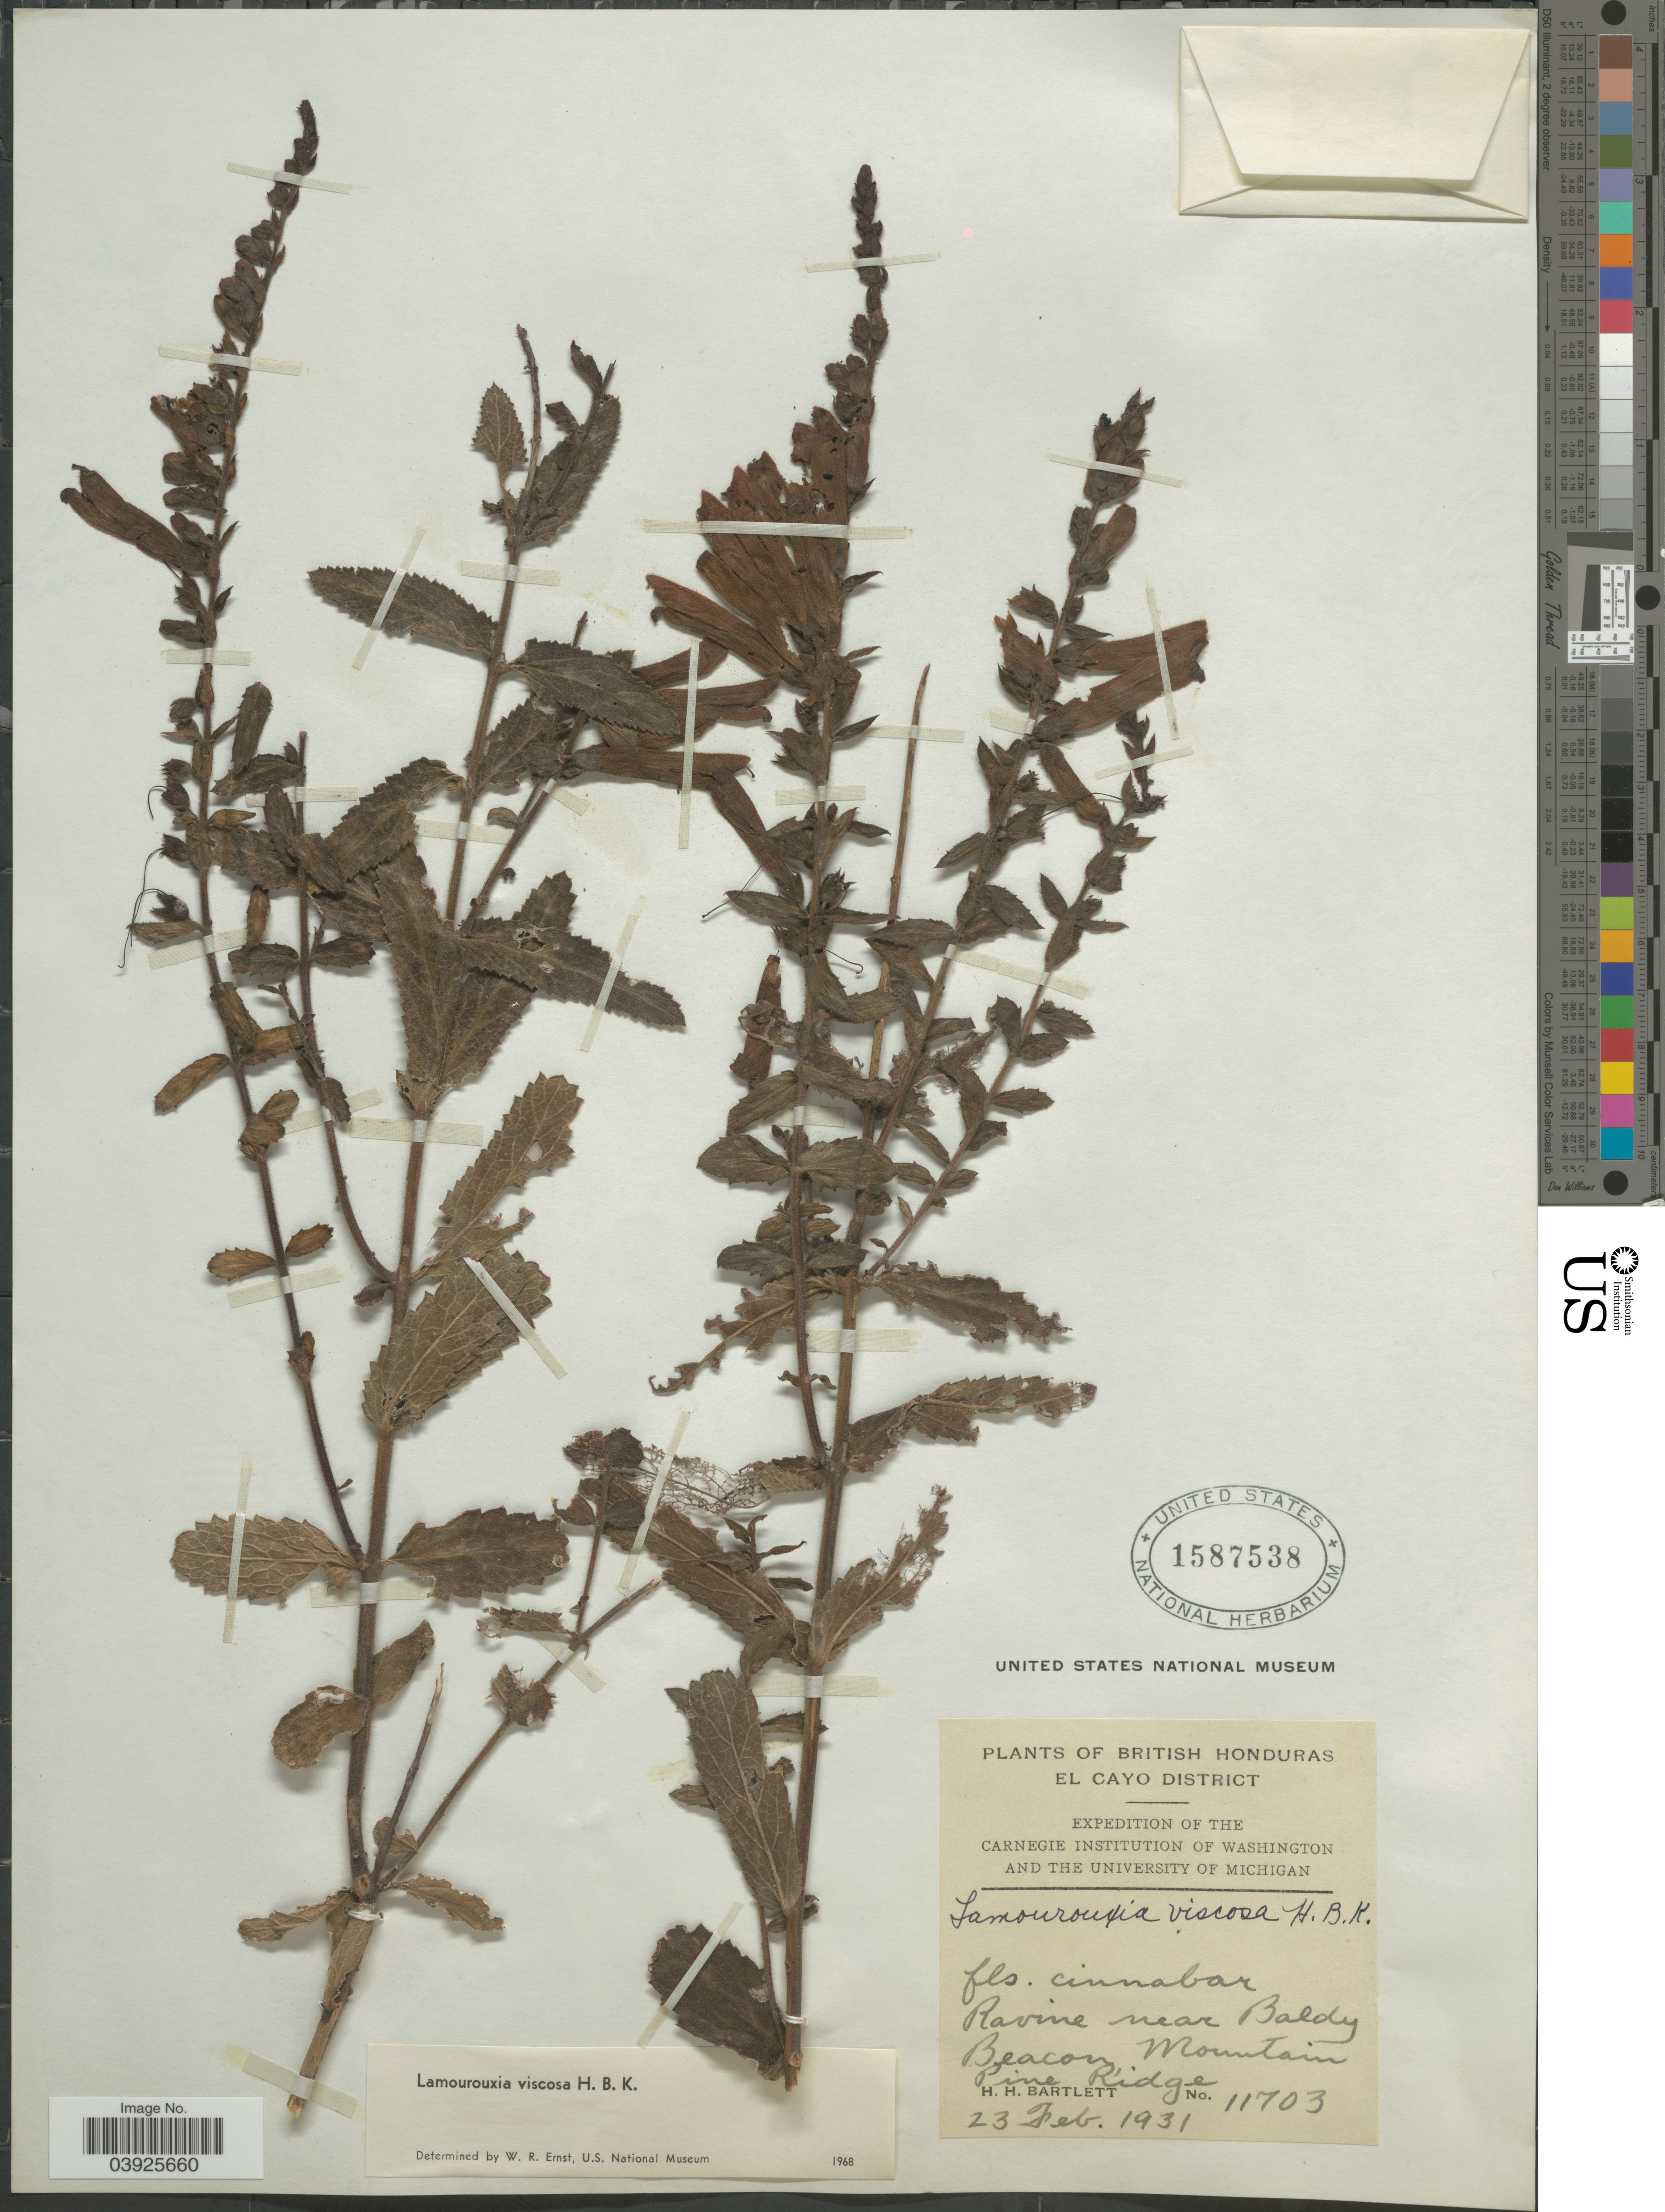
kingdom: Plantae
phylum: Tracheophyta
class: Magnoliopsida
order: Lamiales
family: Orobanchaceae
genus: Lamourouxia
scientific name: Lamourouxia viscosa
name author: Kunth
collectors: H. H. Bartlett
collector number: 11703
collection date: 1931-02-23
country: Belize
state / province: Cayo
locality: British Honduras. El Cayo District. Ravine near Baldy Beacon, Mountain Pine Ridge.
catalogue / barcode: US 1587538